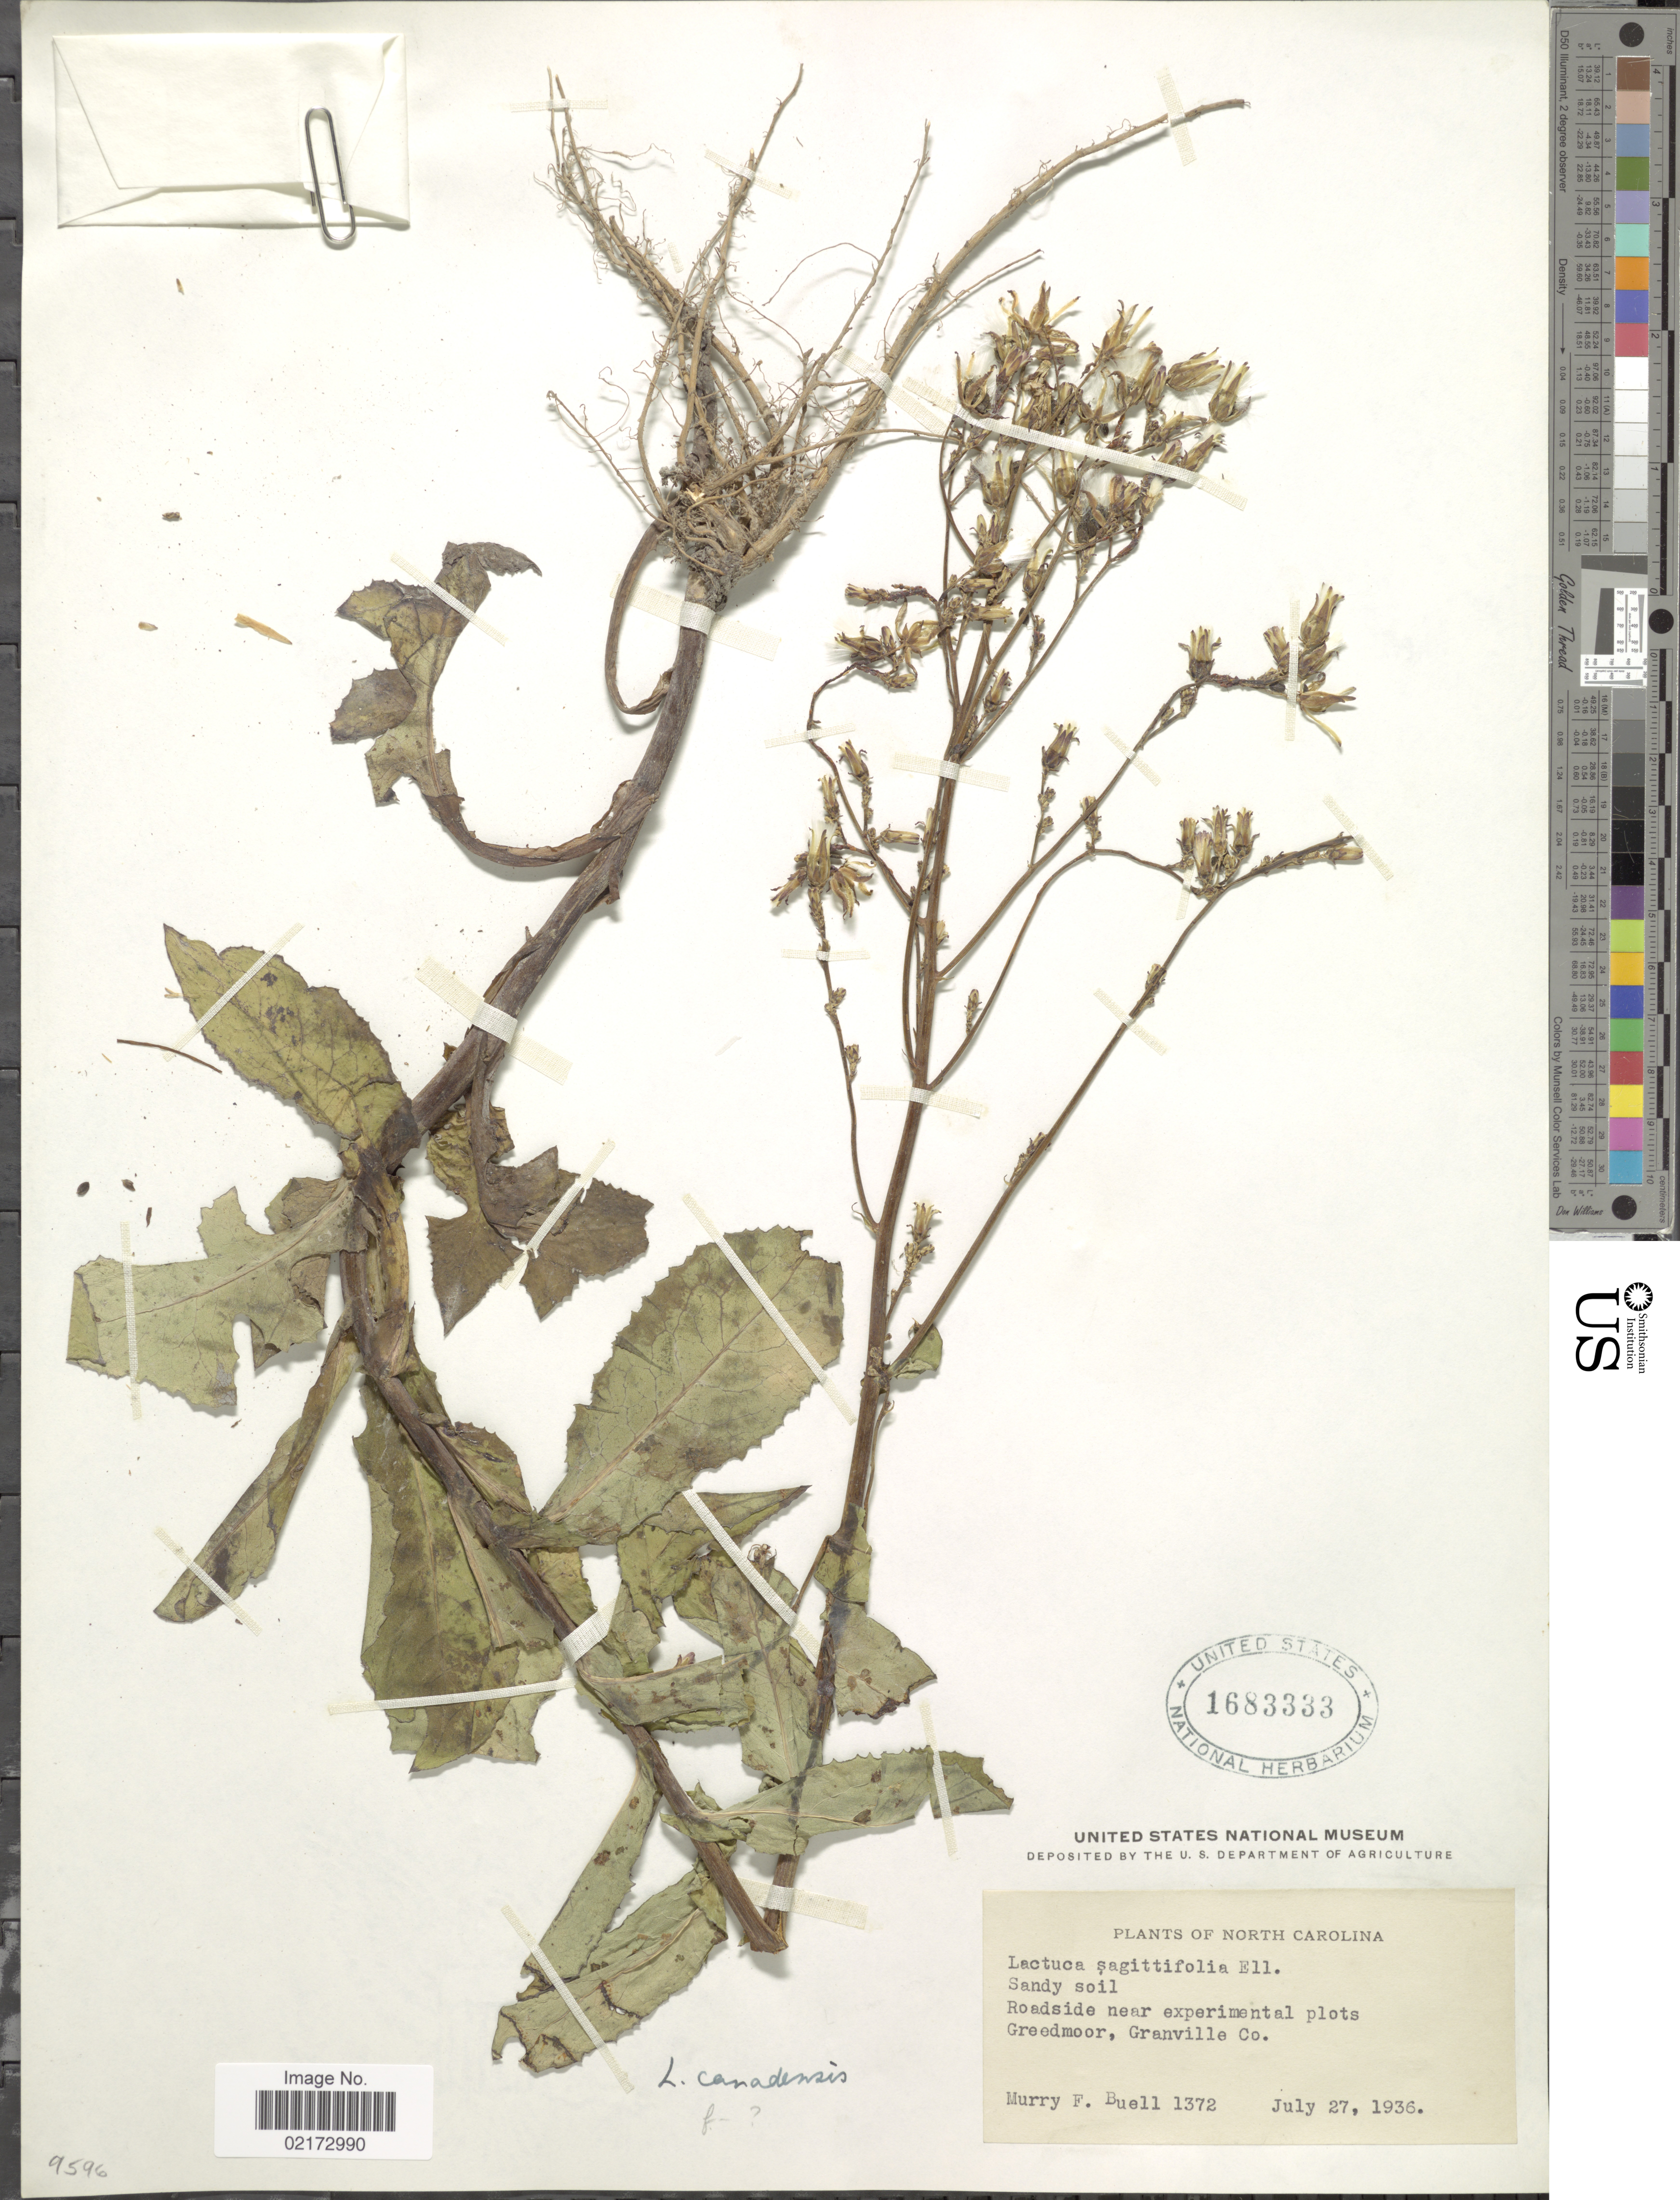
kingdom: Plantae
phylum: Tracheophyta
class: Magnoliopsida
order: Asterales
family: Asteraceae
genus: Lactuca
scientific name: Lactuca canadensis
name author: L.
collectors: M. Buell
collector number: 1372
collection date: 1936-07-27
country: United States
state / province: North Carolina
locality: Greedmoor, Granville Co.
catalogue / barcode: US 1683333